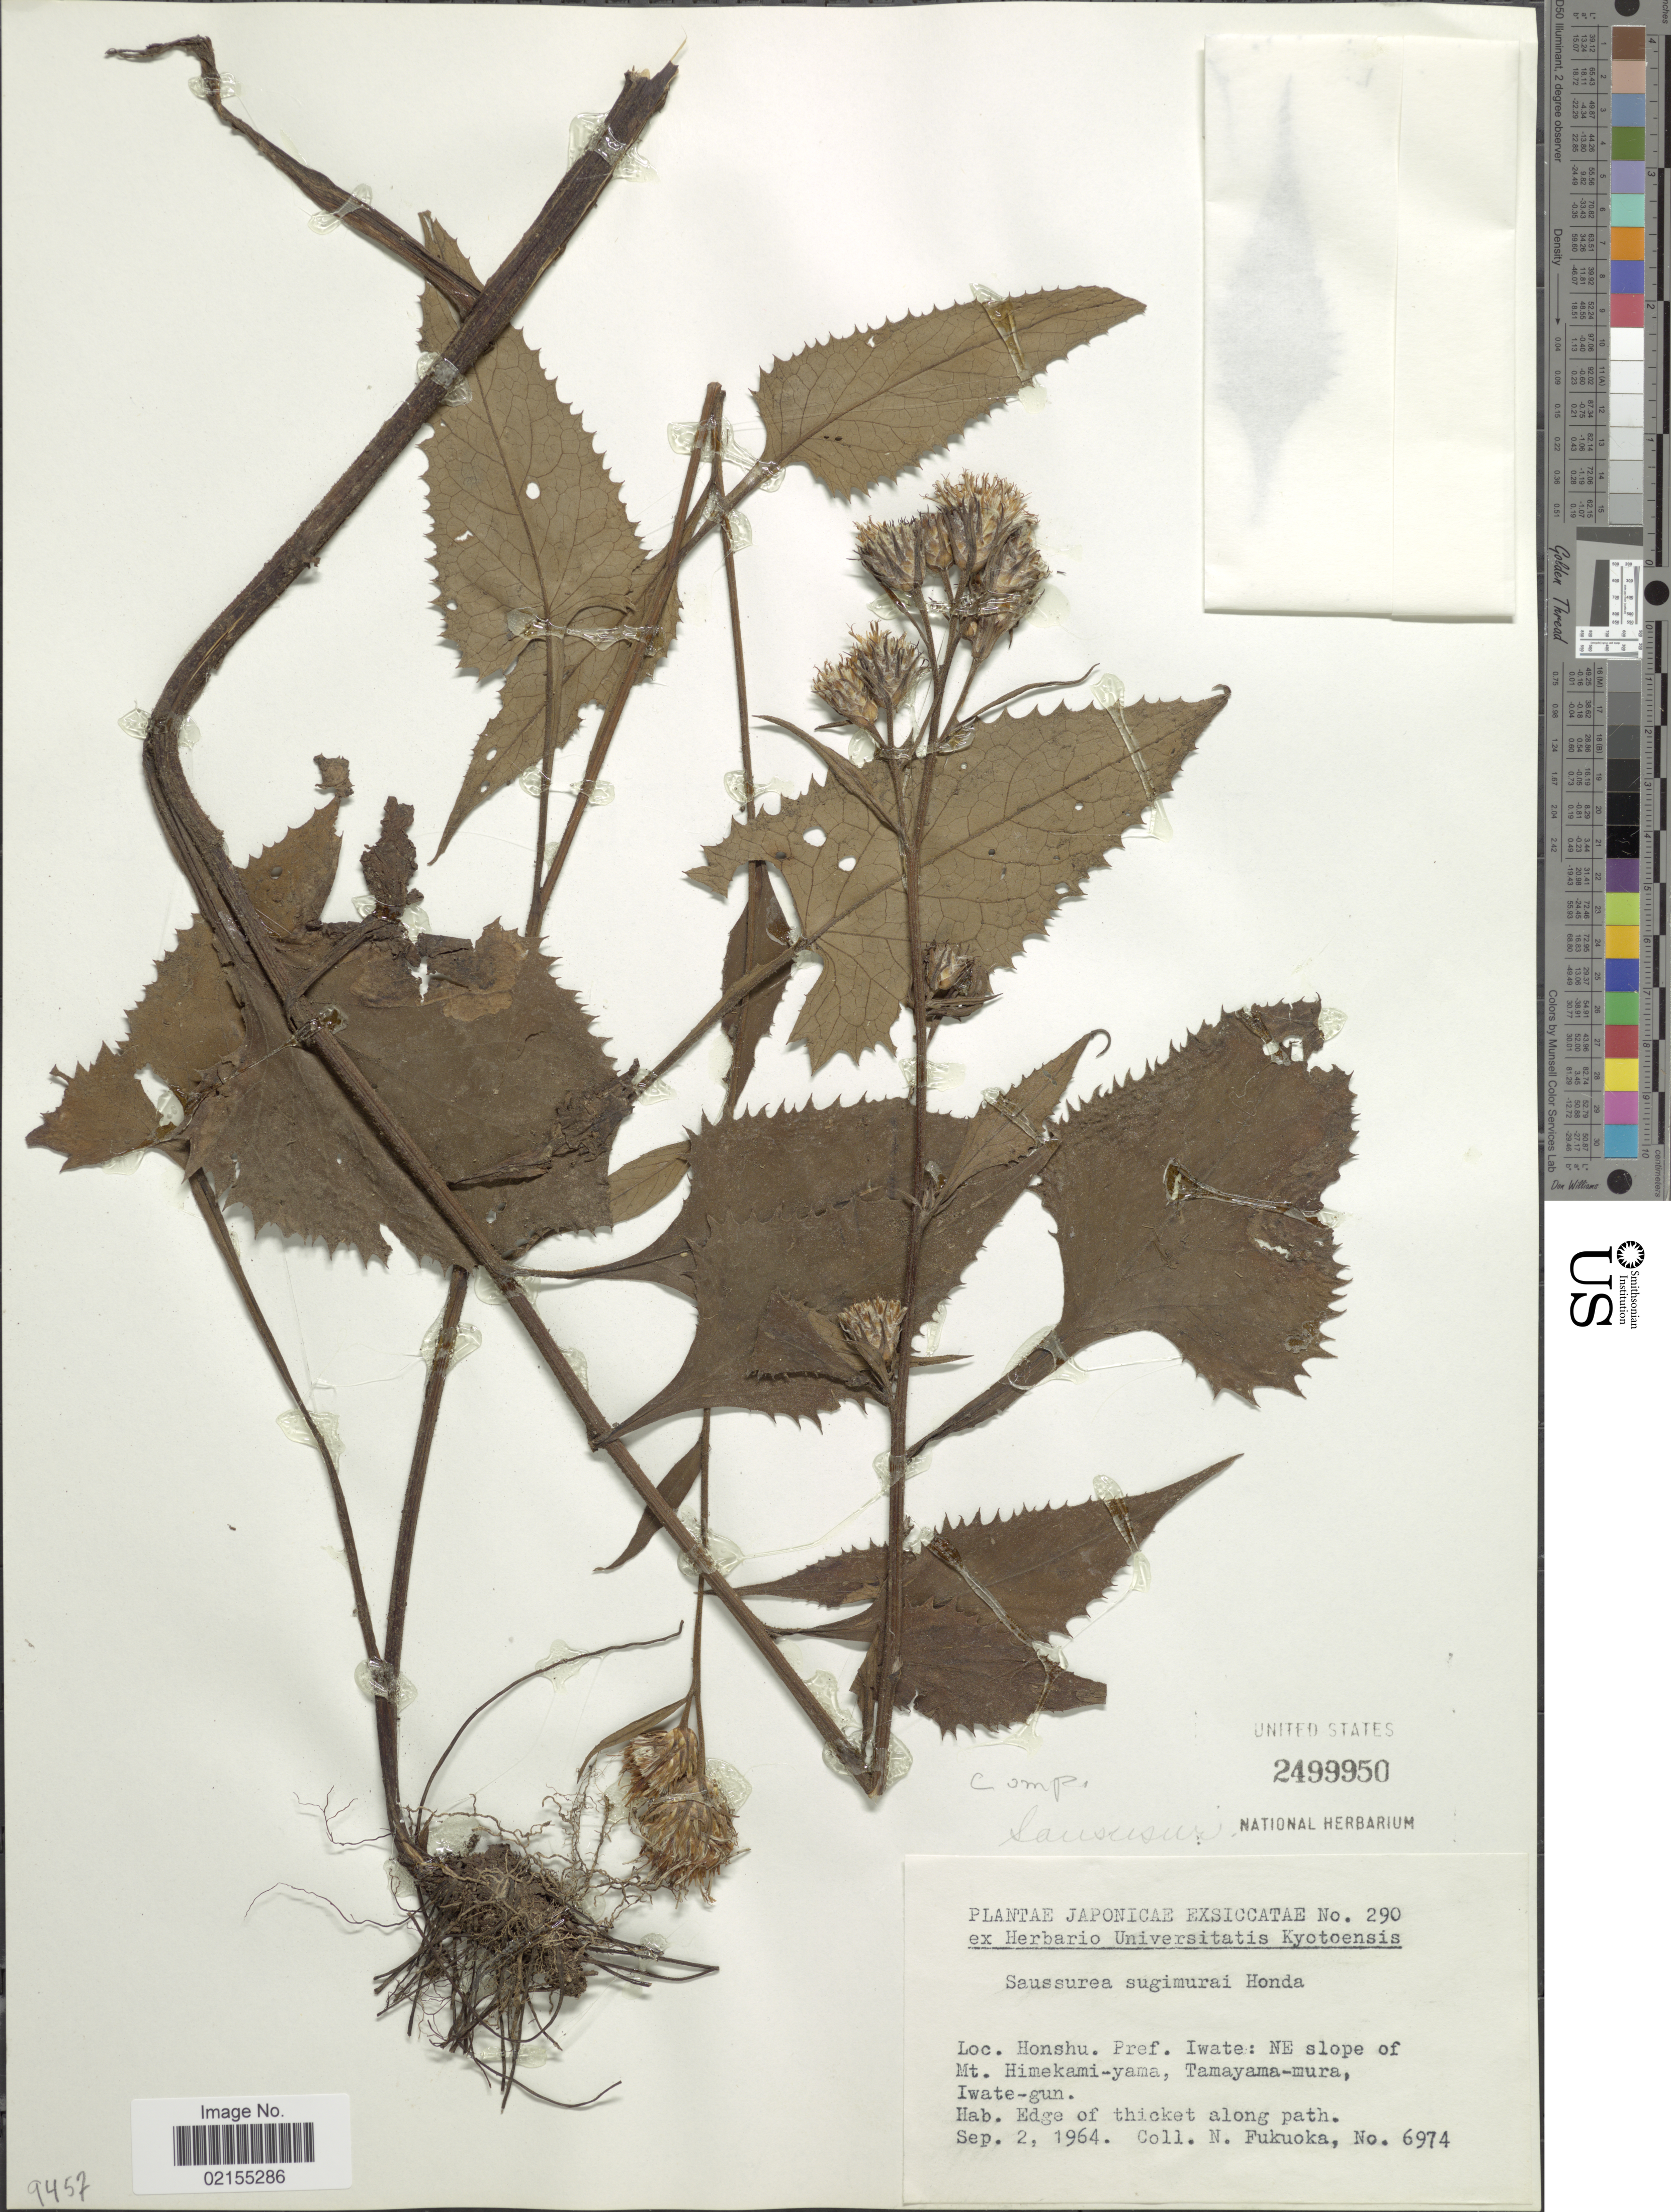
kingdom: Plantae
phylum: Tracheophyta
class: Magnoliopsida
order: Asterales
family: Asteraceae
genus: Saussurea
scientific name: Saussurea sugimurai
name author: Honda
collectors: N. Fukuoka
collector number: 6974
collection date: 1964-09-02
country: Japan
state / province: Iwate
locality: Honshu, Pref. Iwate: NE slopes of Mt. Himekami-yama, Tamayama-mura, Iwate-gun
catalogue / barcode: US 2499950